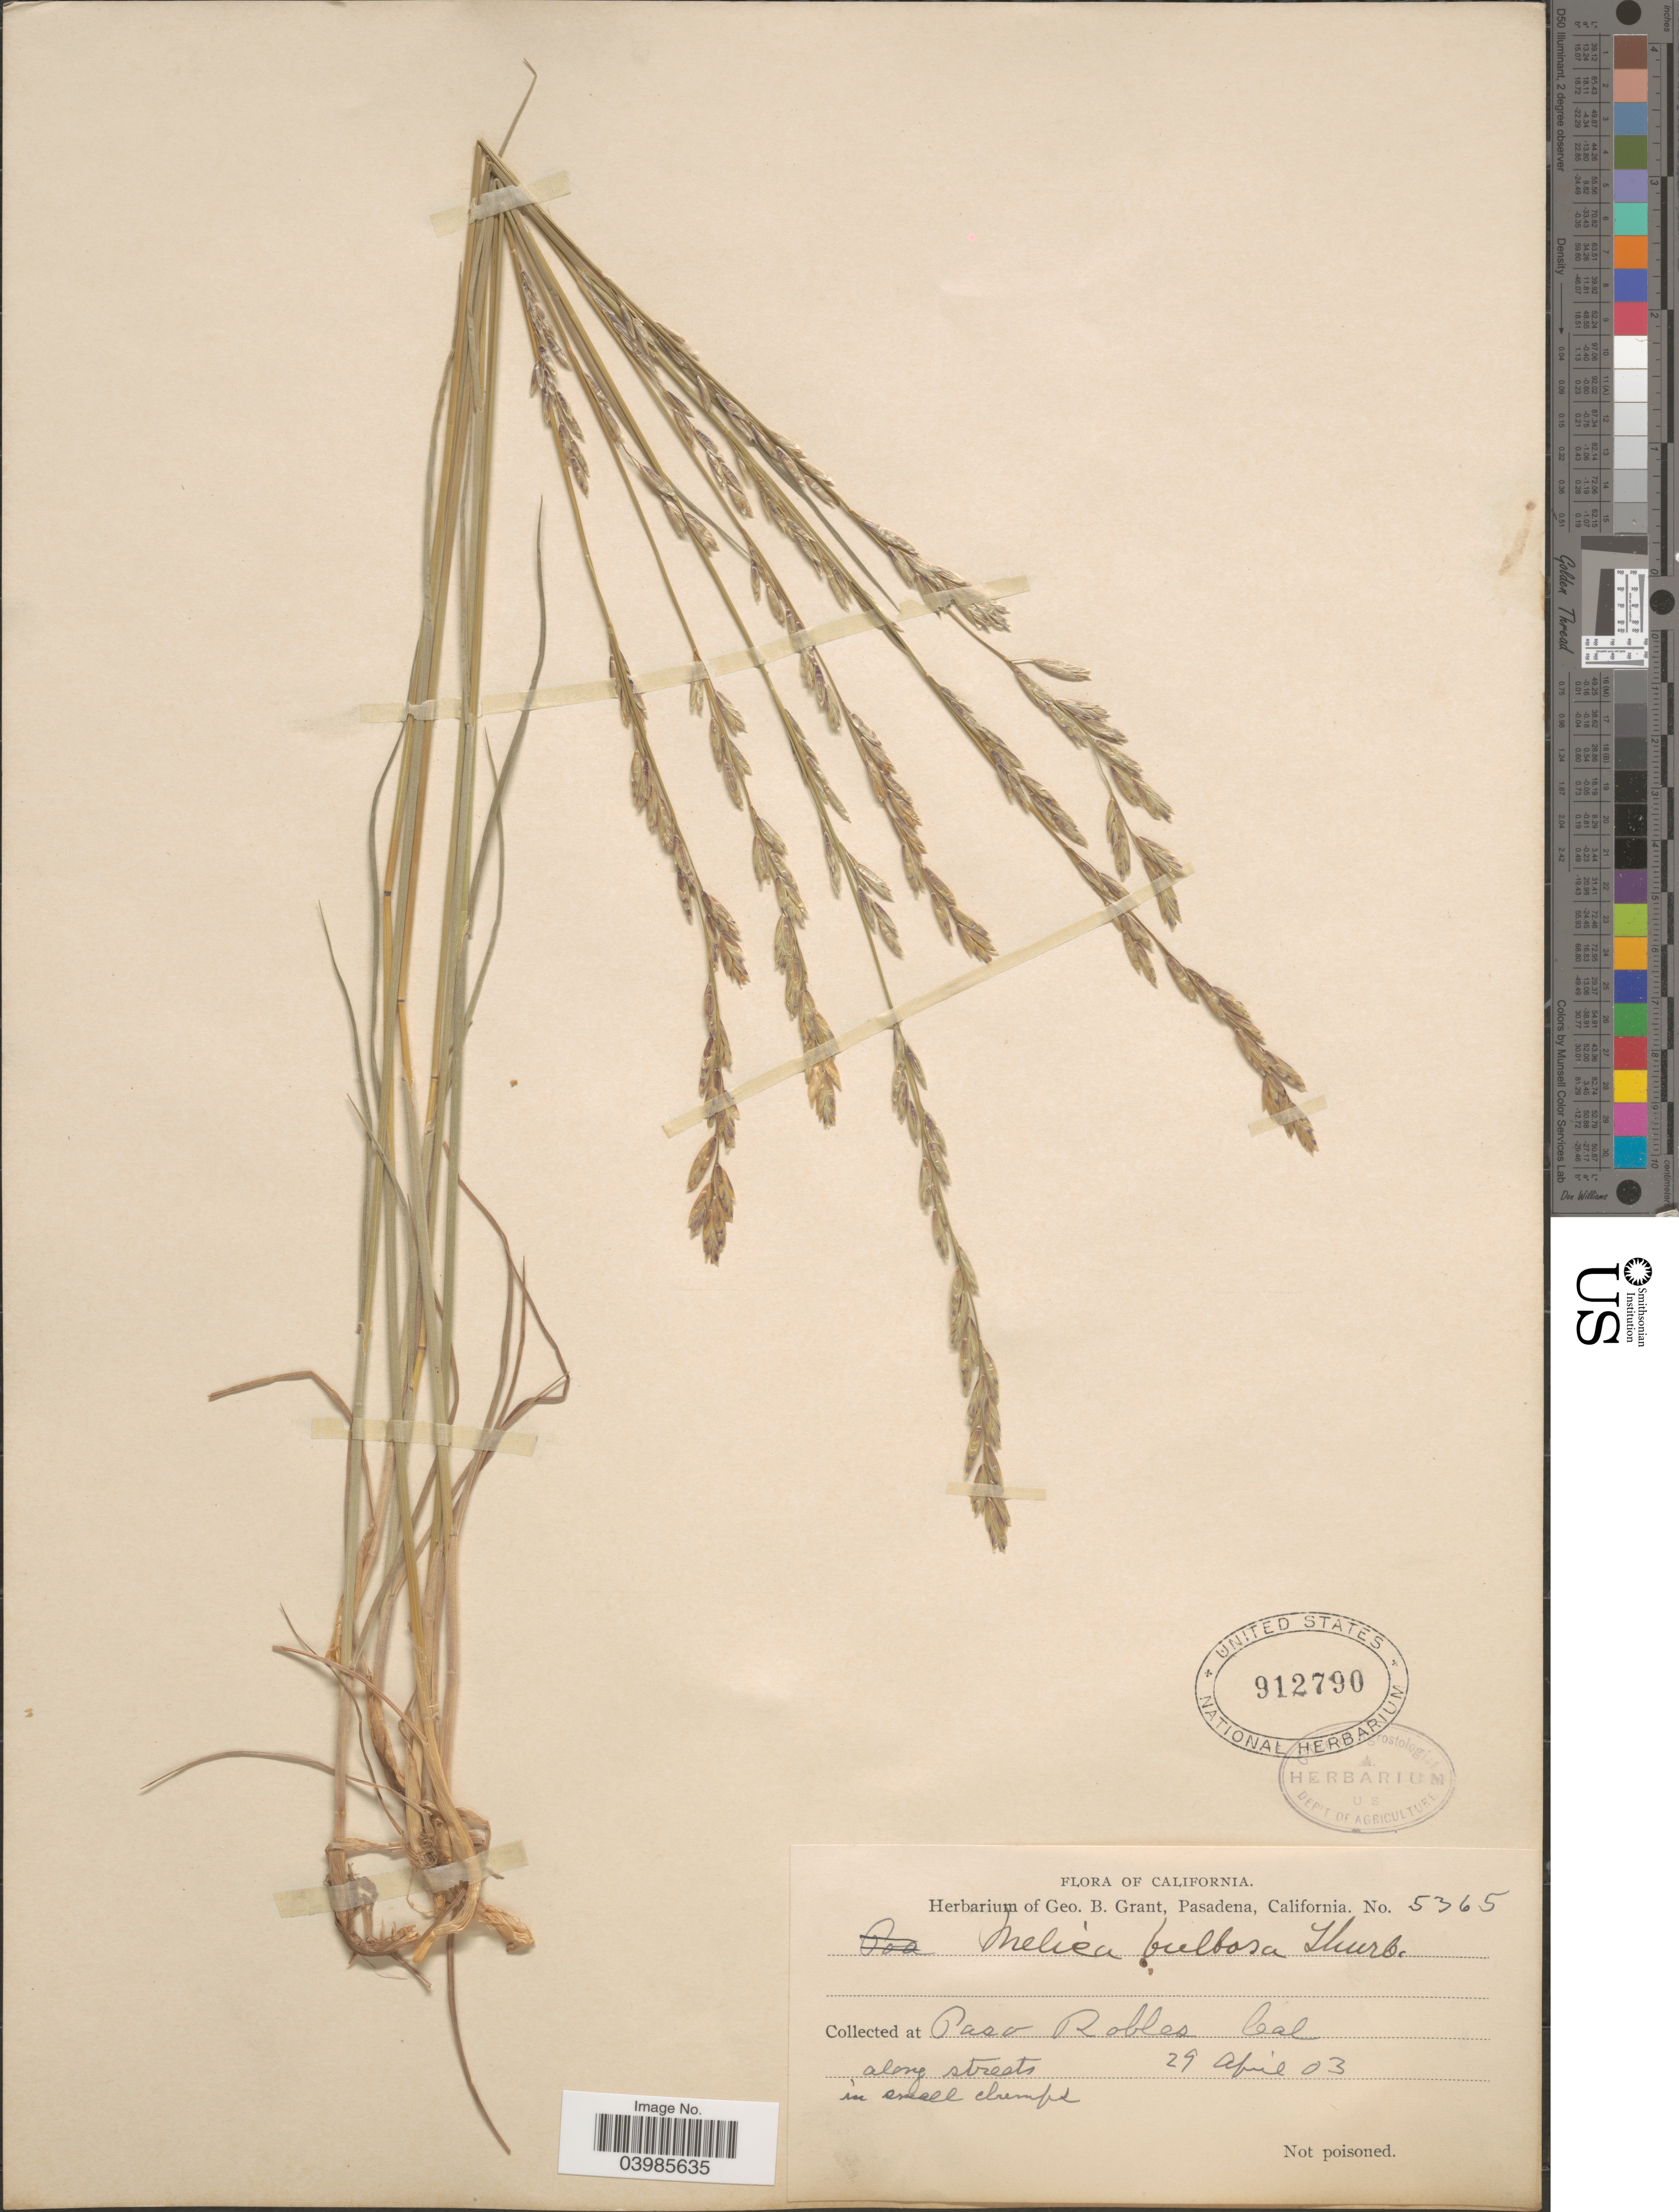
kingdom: Plantae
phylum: Tracheophyta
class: Liliopsida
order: Poales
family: Poaceae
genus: Melica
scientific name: Melica bulbosa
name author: Geyer ex Porter & J.M. Coult.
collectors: ex herb. Geo. B. Grant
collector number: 5365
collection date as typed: Transcribed d/m/y: 29/4/3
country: United States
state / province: California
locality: Paso Robles.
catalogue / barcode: US 912790